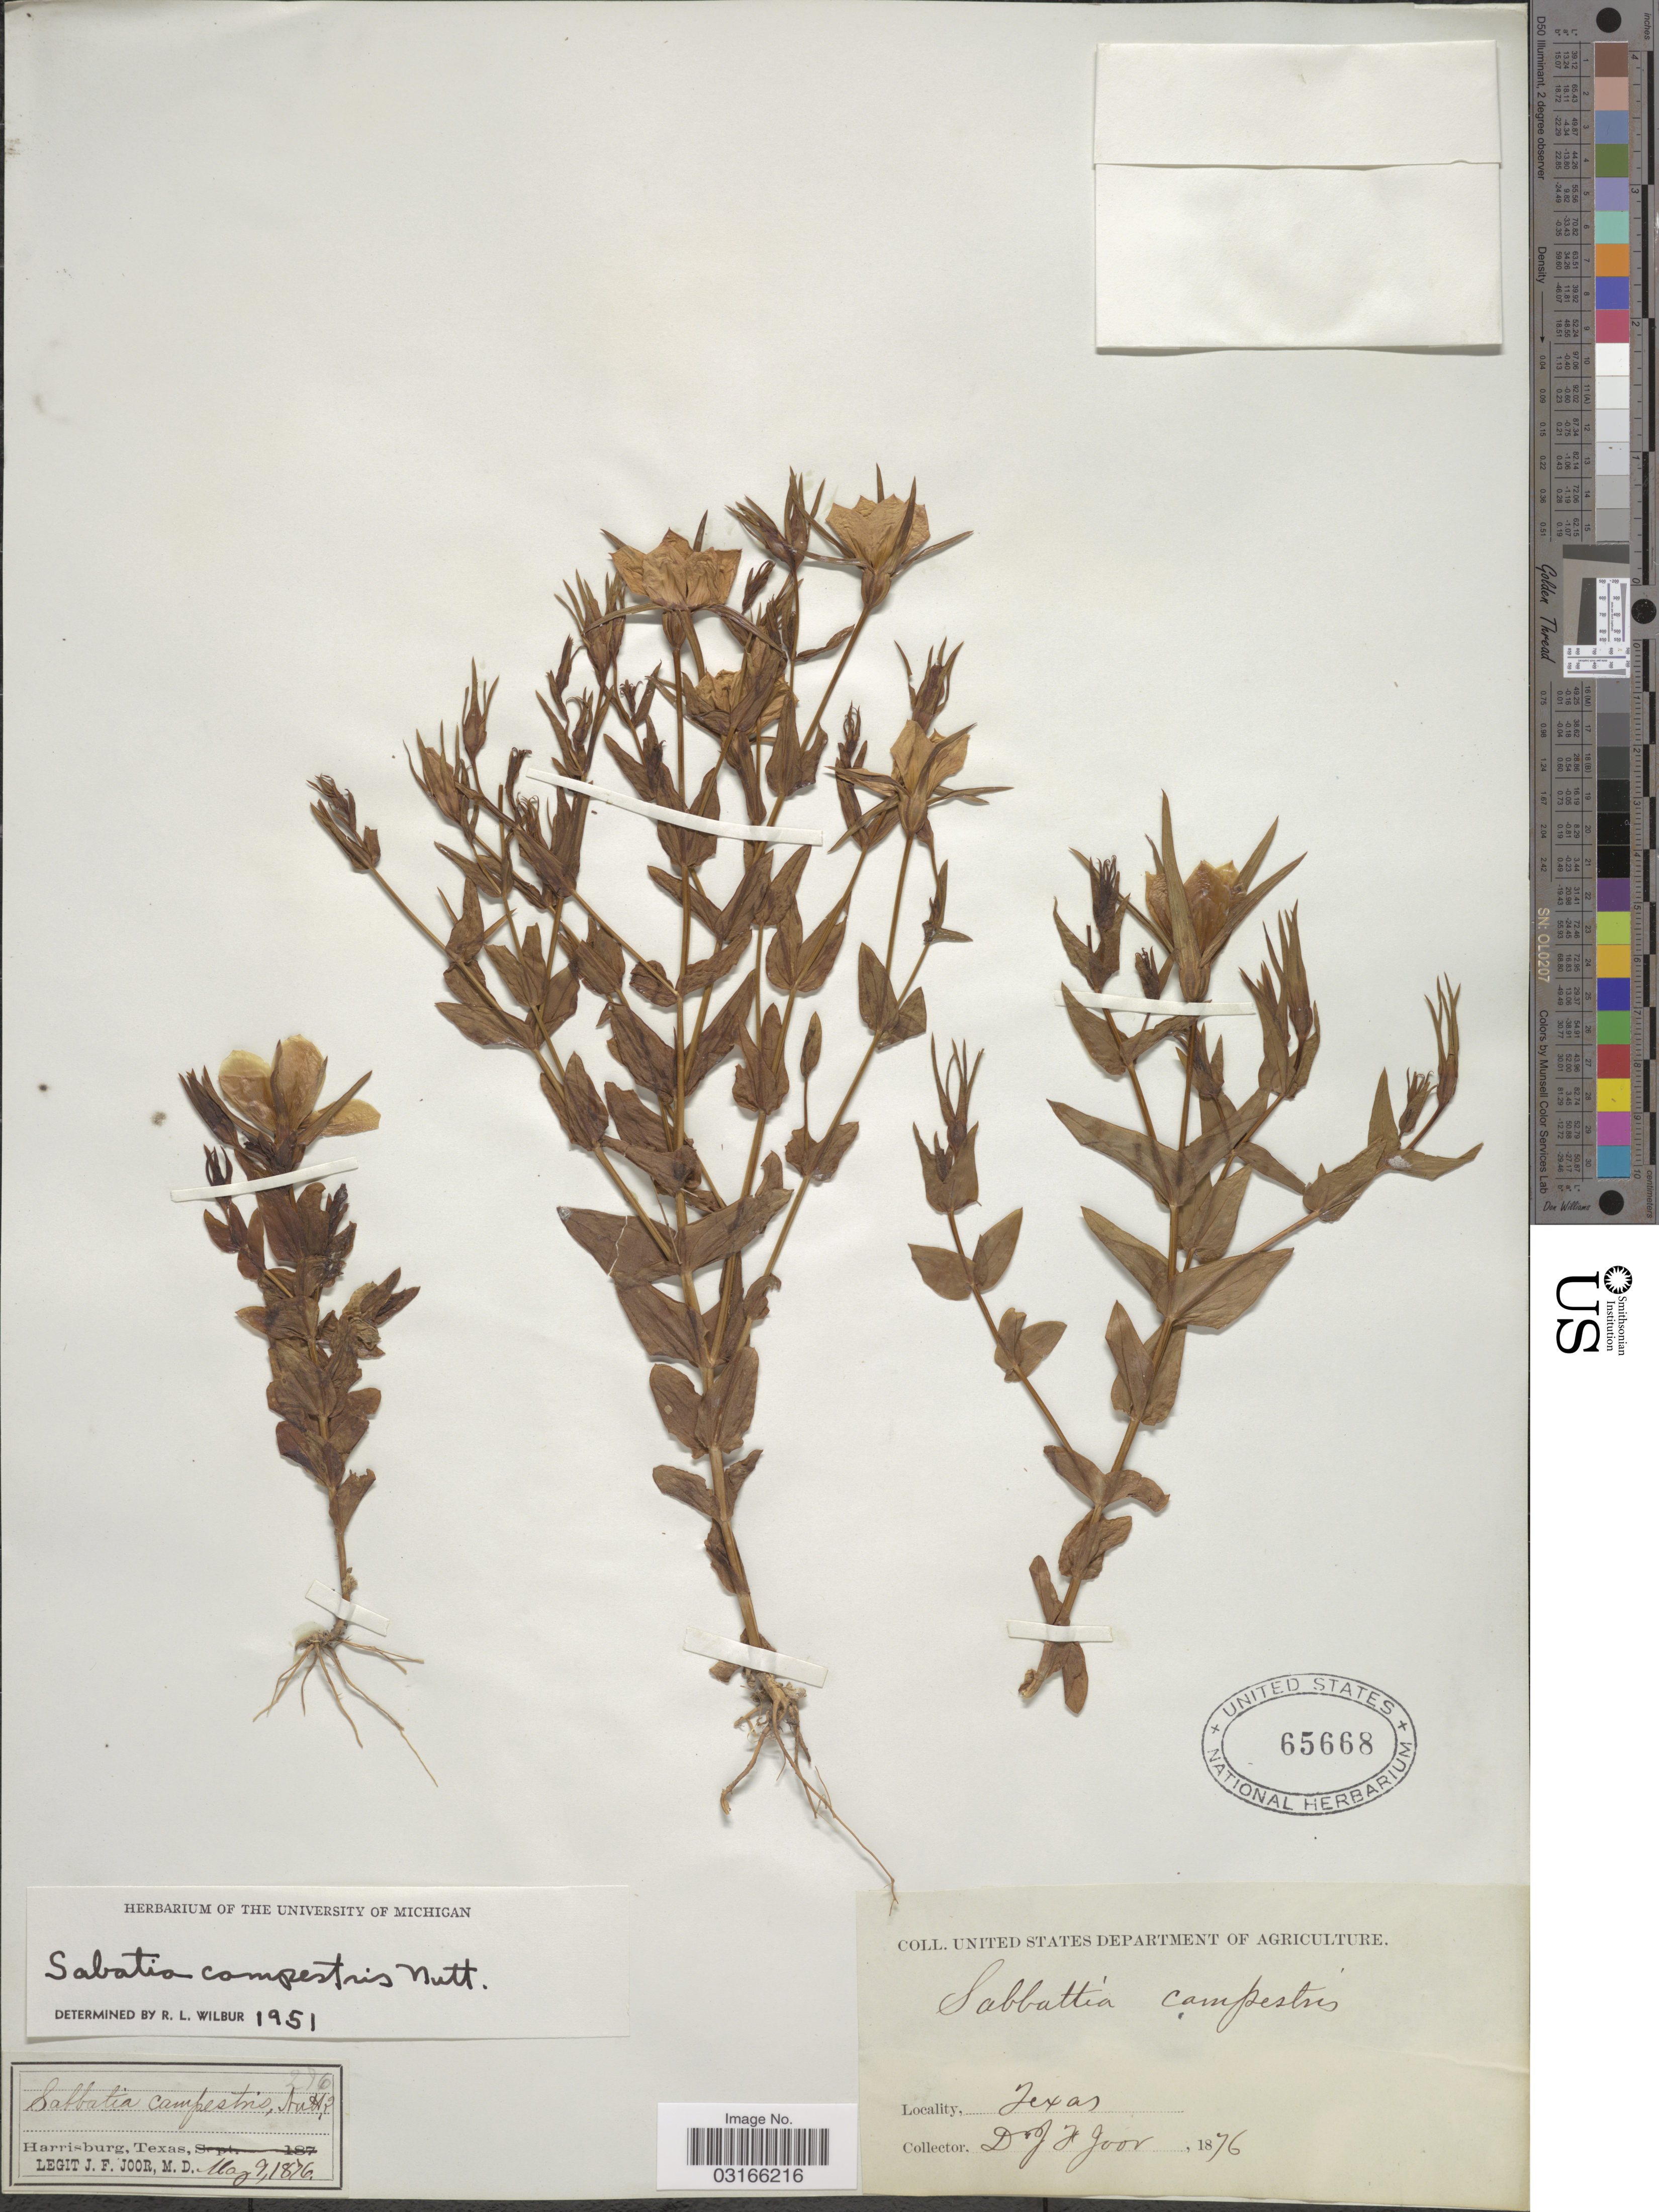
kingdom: Plantae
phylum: Tracheophyta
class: Magnoliopsida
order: Gentianales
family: Gentianaceae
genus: Sabatia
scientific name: Sabatia campestris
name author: Nutt.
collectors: J. F. Joor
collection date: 1876-05-09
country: United States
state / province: Texas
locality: Harrisburg.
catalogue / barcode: US 65668